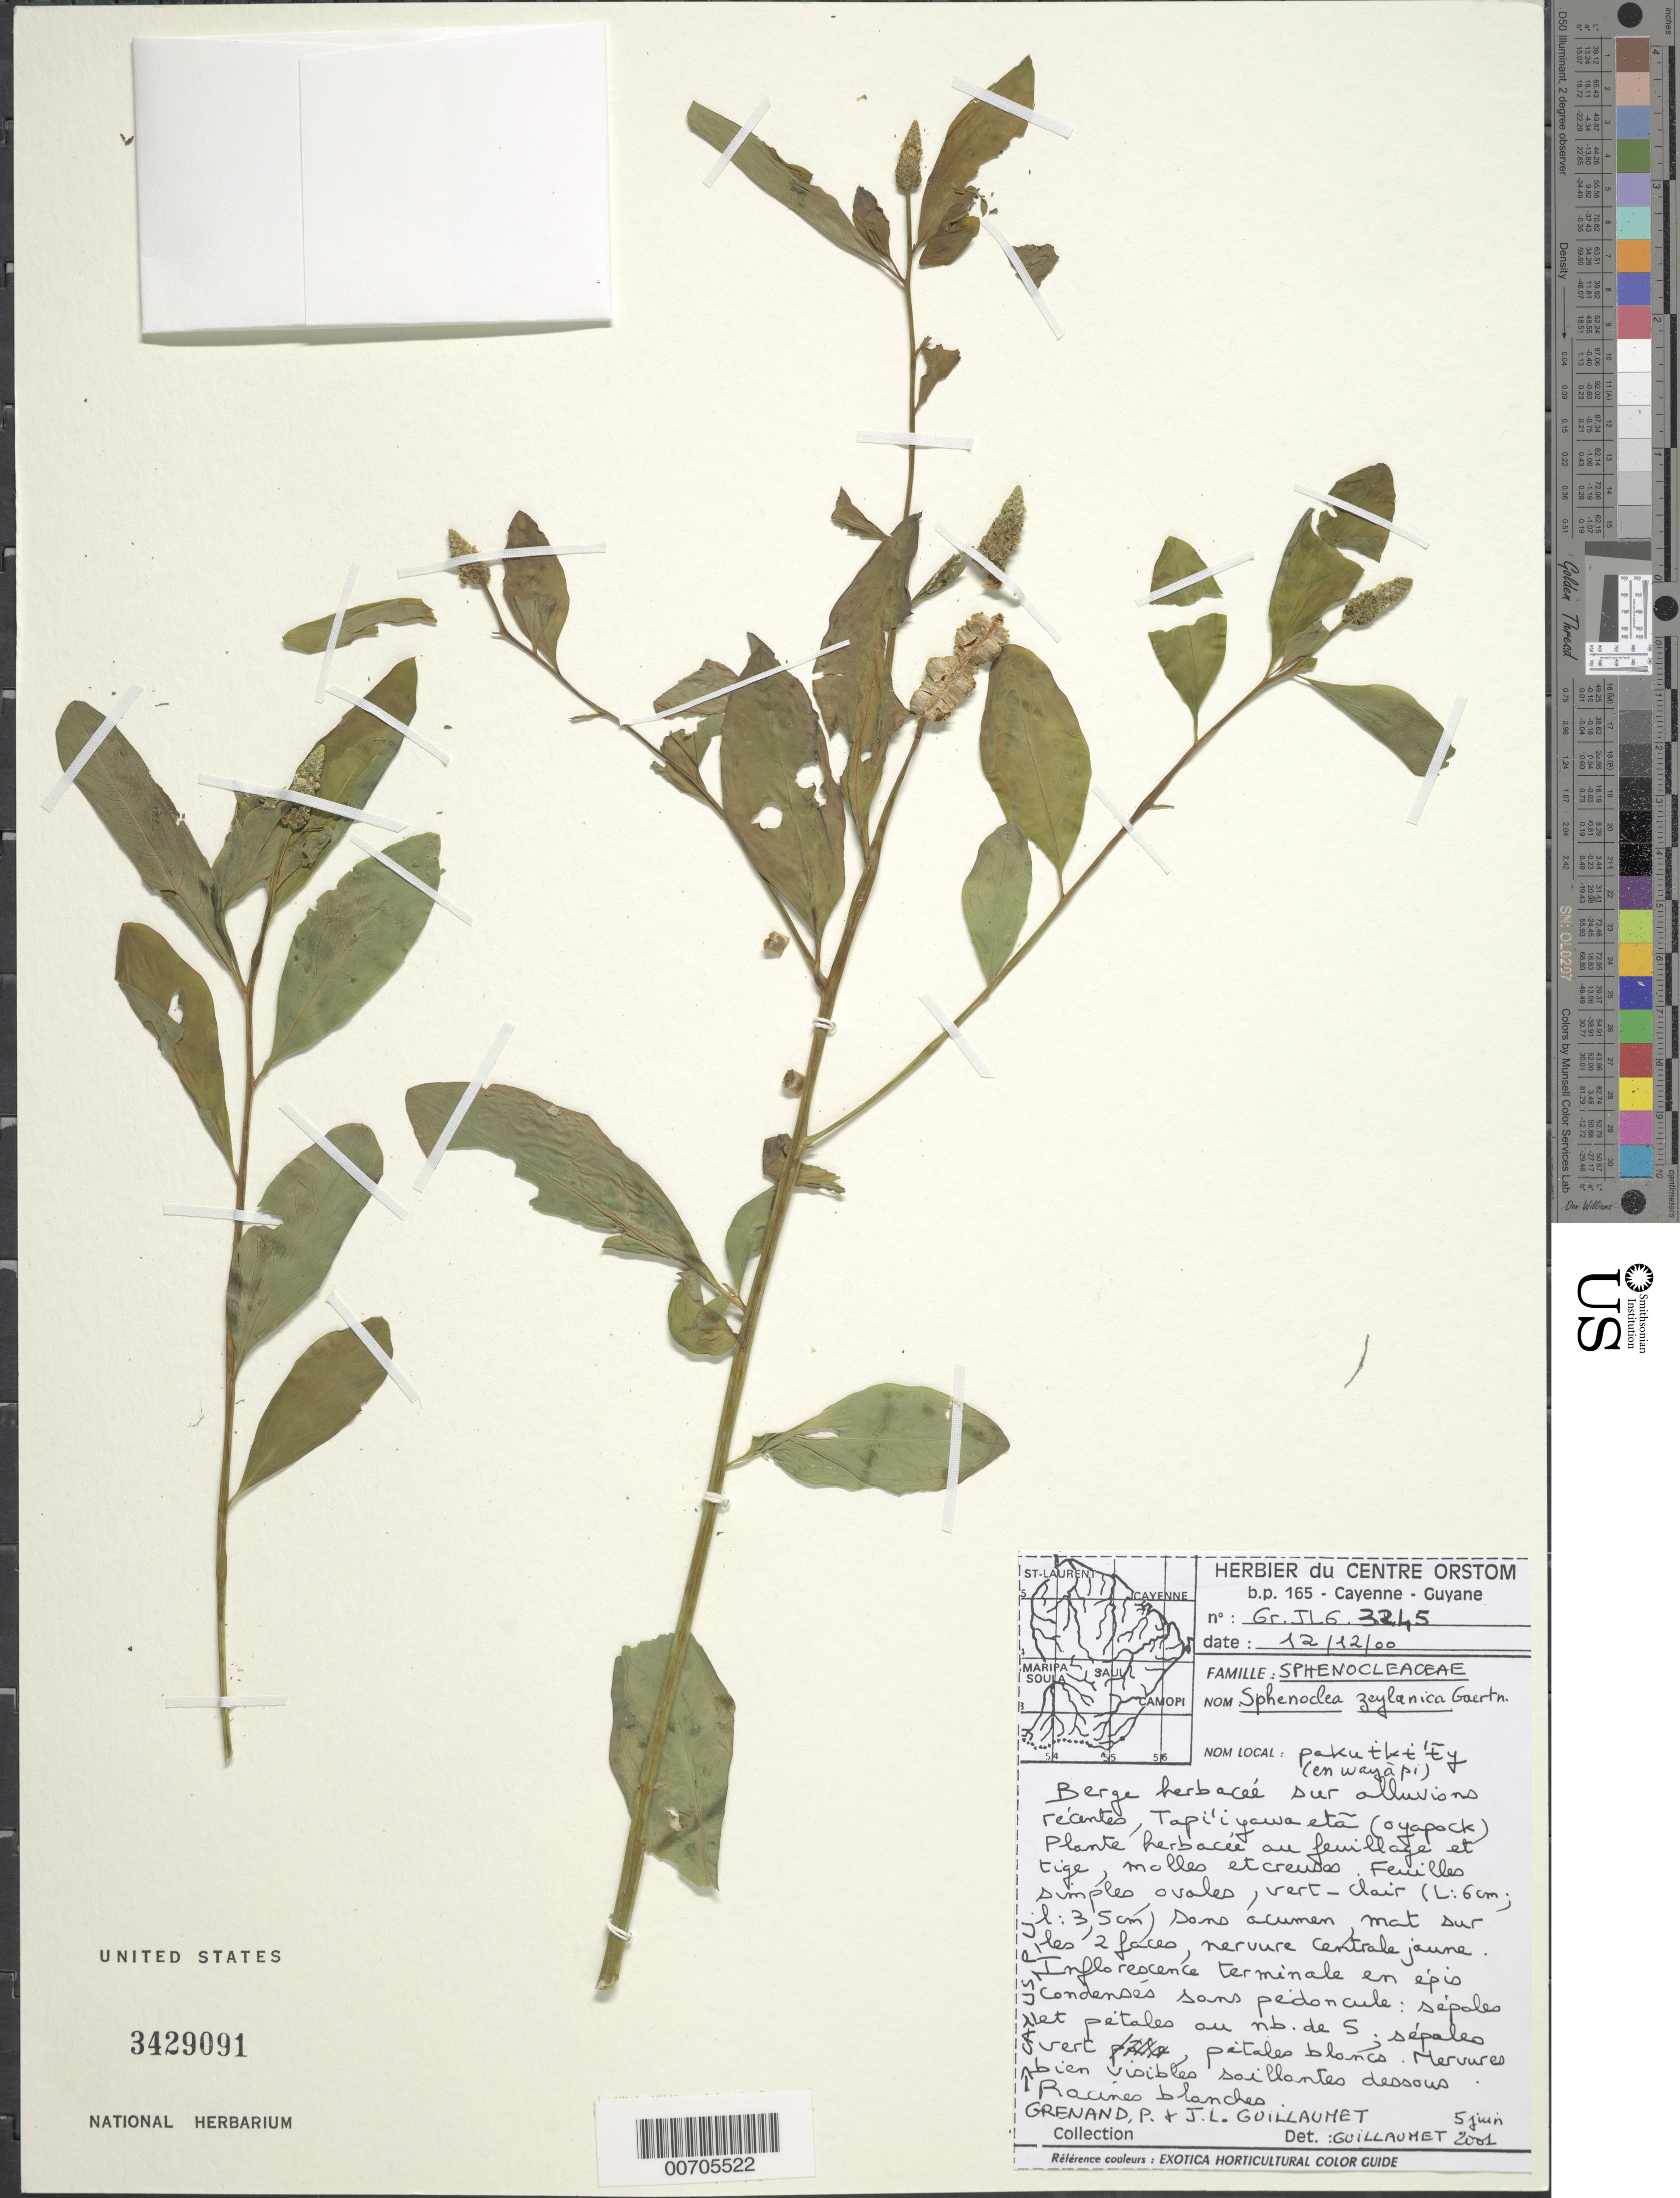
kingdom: Plantae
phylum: Tracheophyta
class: Magnoliopsida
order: Solanales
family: Sphenocleaceae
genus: Sphenoclea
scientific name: Sphenoclea zeylanica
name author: Gaertn.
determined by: Guillaumet, J. L.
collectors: P. Grenand & J. Guillaumet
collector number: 3245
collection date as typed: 12-Dec-00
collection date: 2000-12-12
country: French Guiana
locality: Tapiiyawaeta (Oyapock)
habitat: Sur alluvions recentes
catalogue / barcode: US 3429091